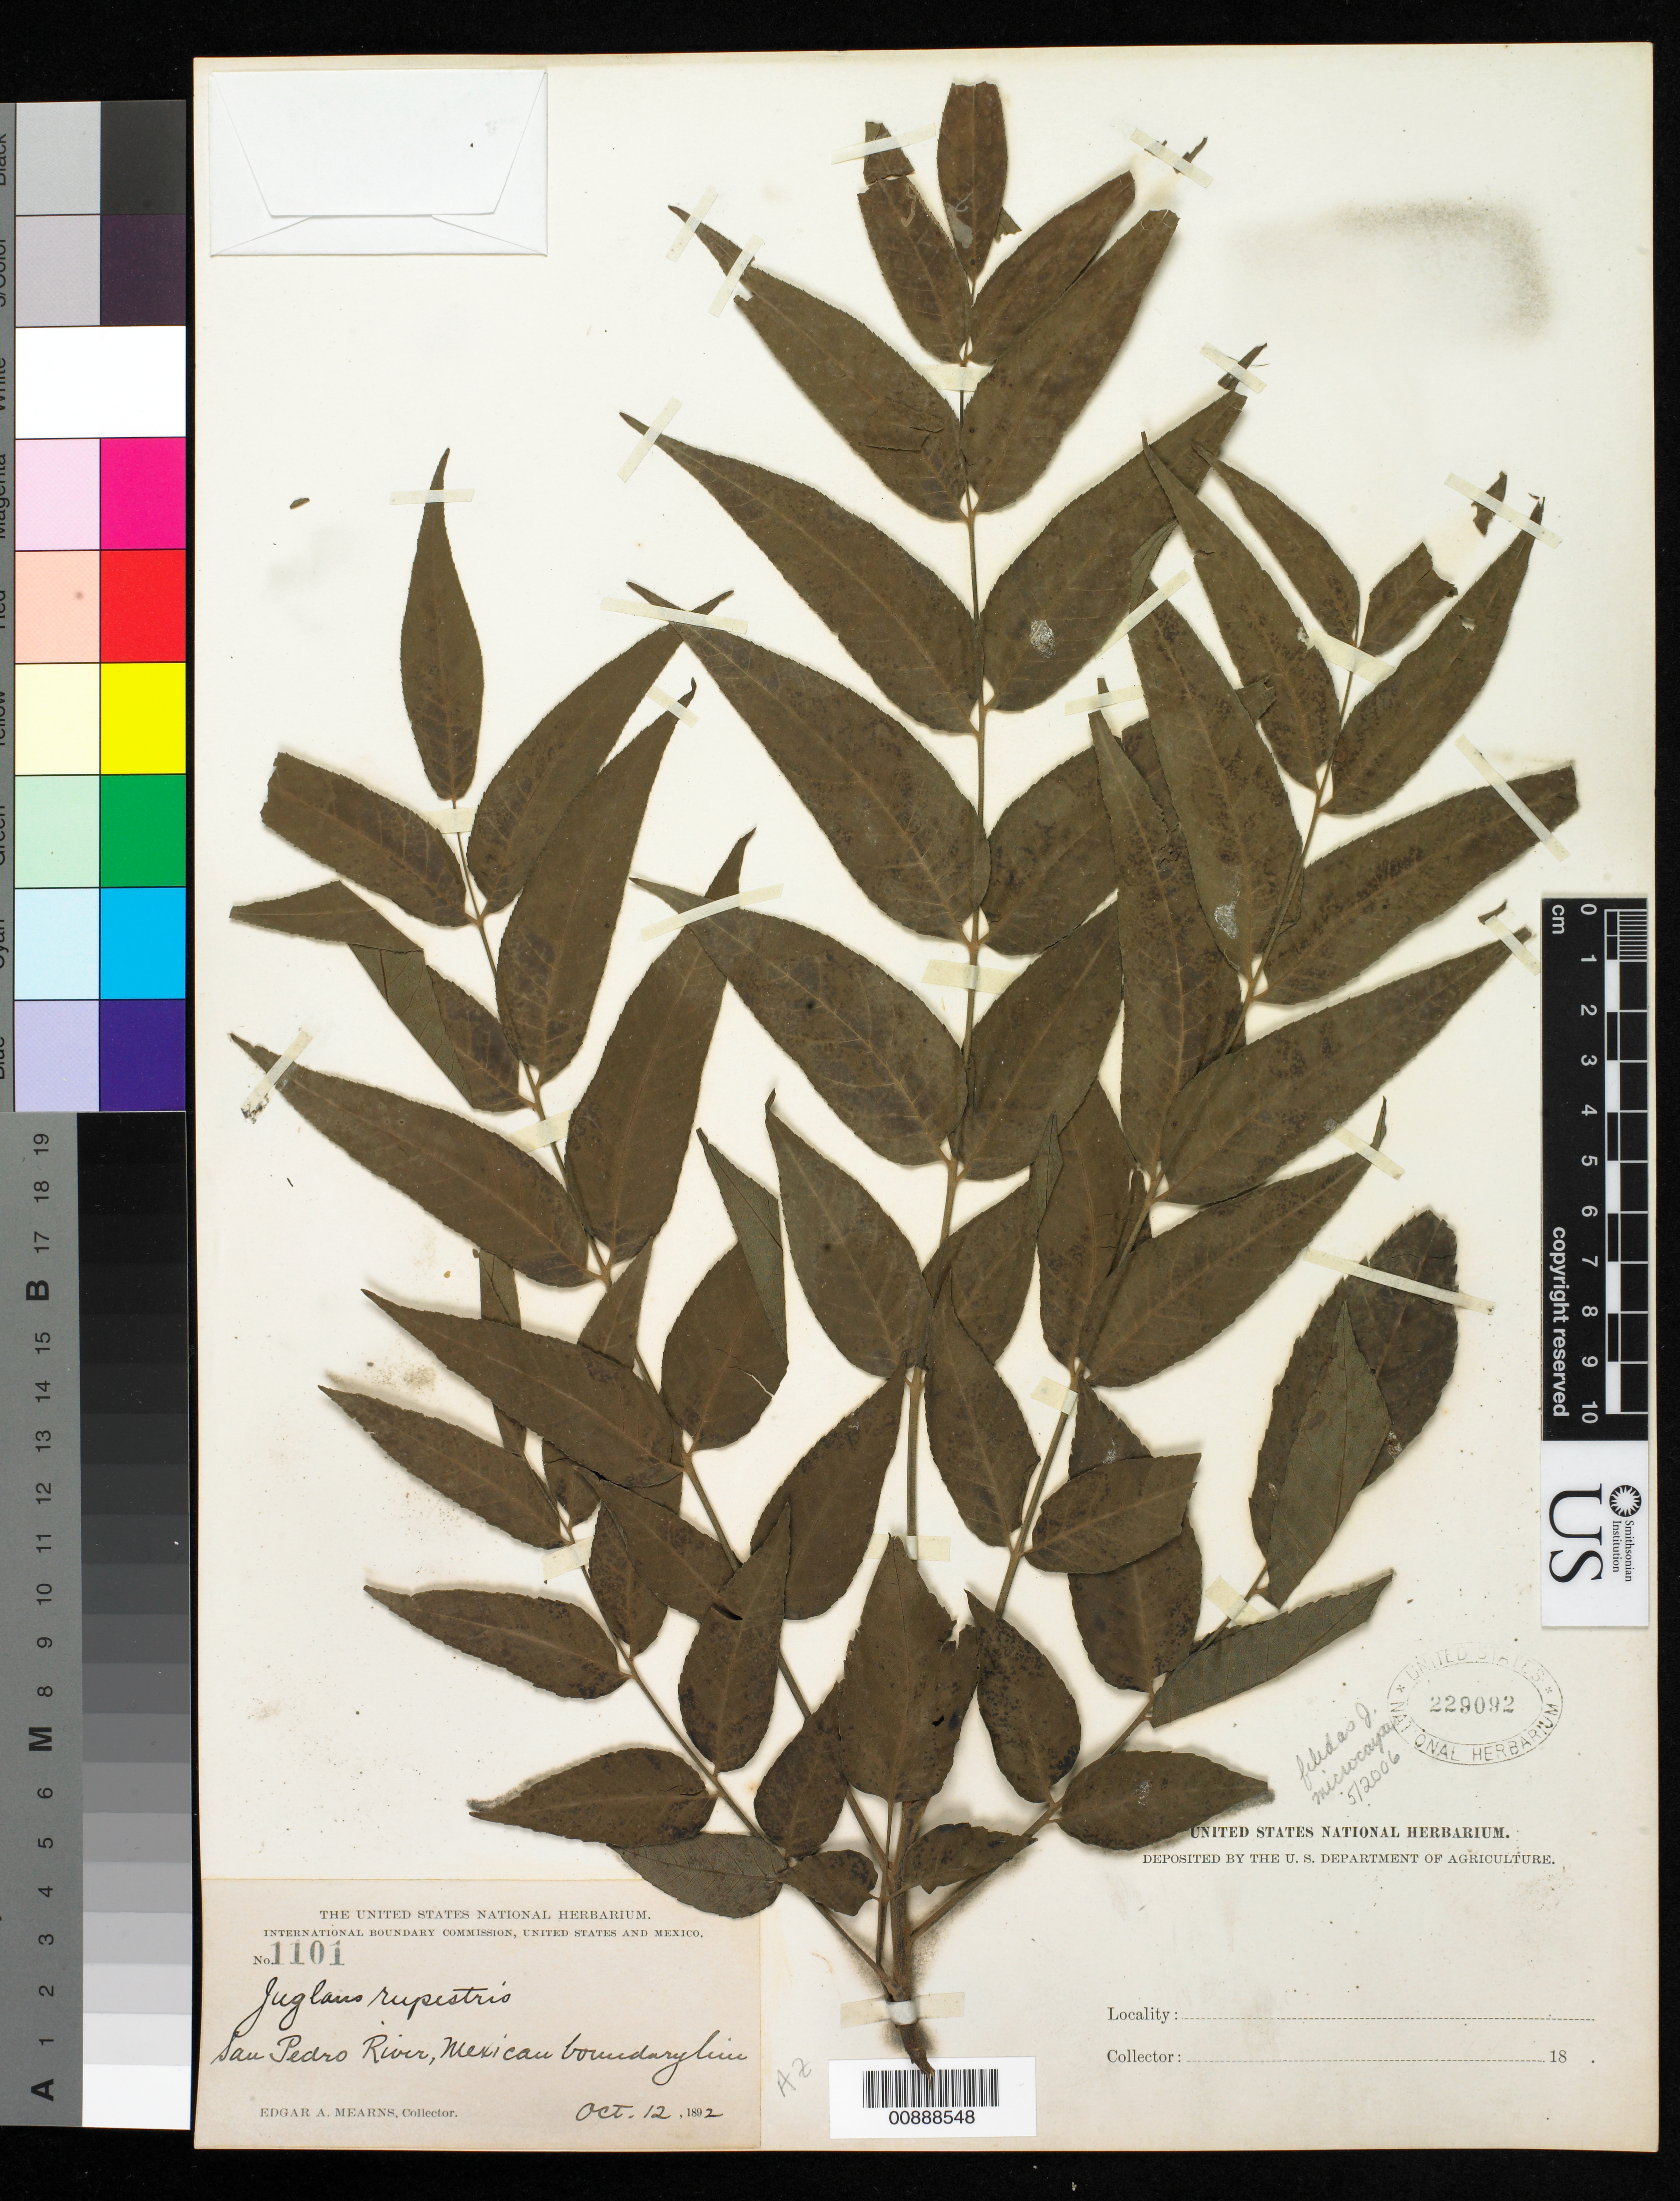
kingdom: Plantae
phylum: Tracheophyta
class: Magnoliopsida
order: Fagales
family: Juglandaceae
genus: Juglans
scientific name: Juglans microcarpa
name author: Berland. in Berland. & Chovell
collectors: E. A. Mearns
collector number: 1101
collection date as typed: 12 Oct 1892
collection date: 1892-10-12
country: United States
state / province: Arizona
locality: San Pedro River, Mexican Boundary Line.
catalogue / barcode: US 229092